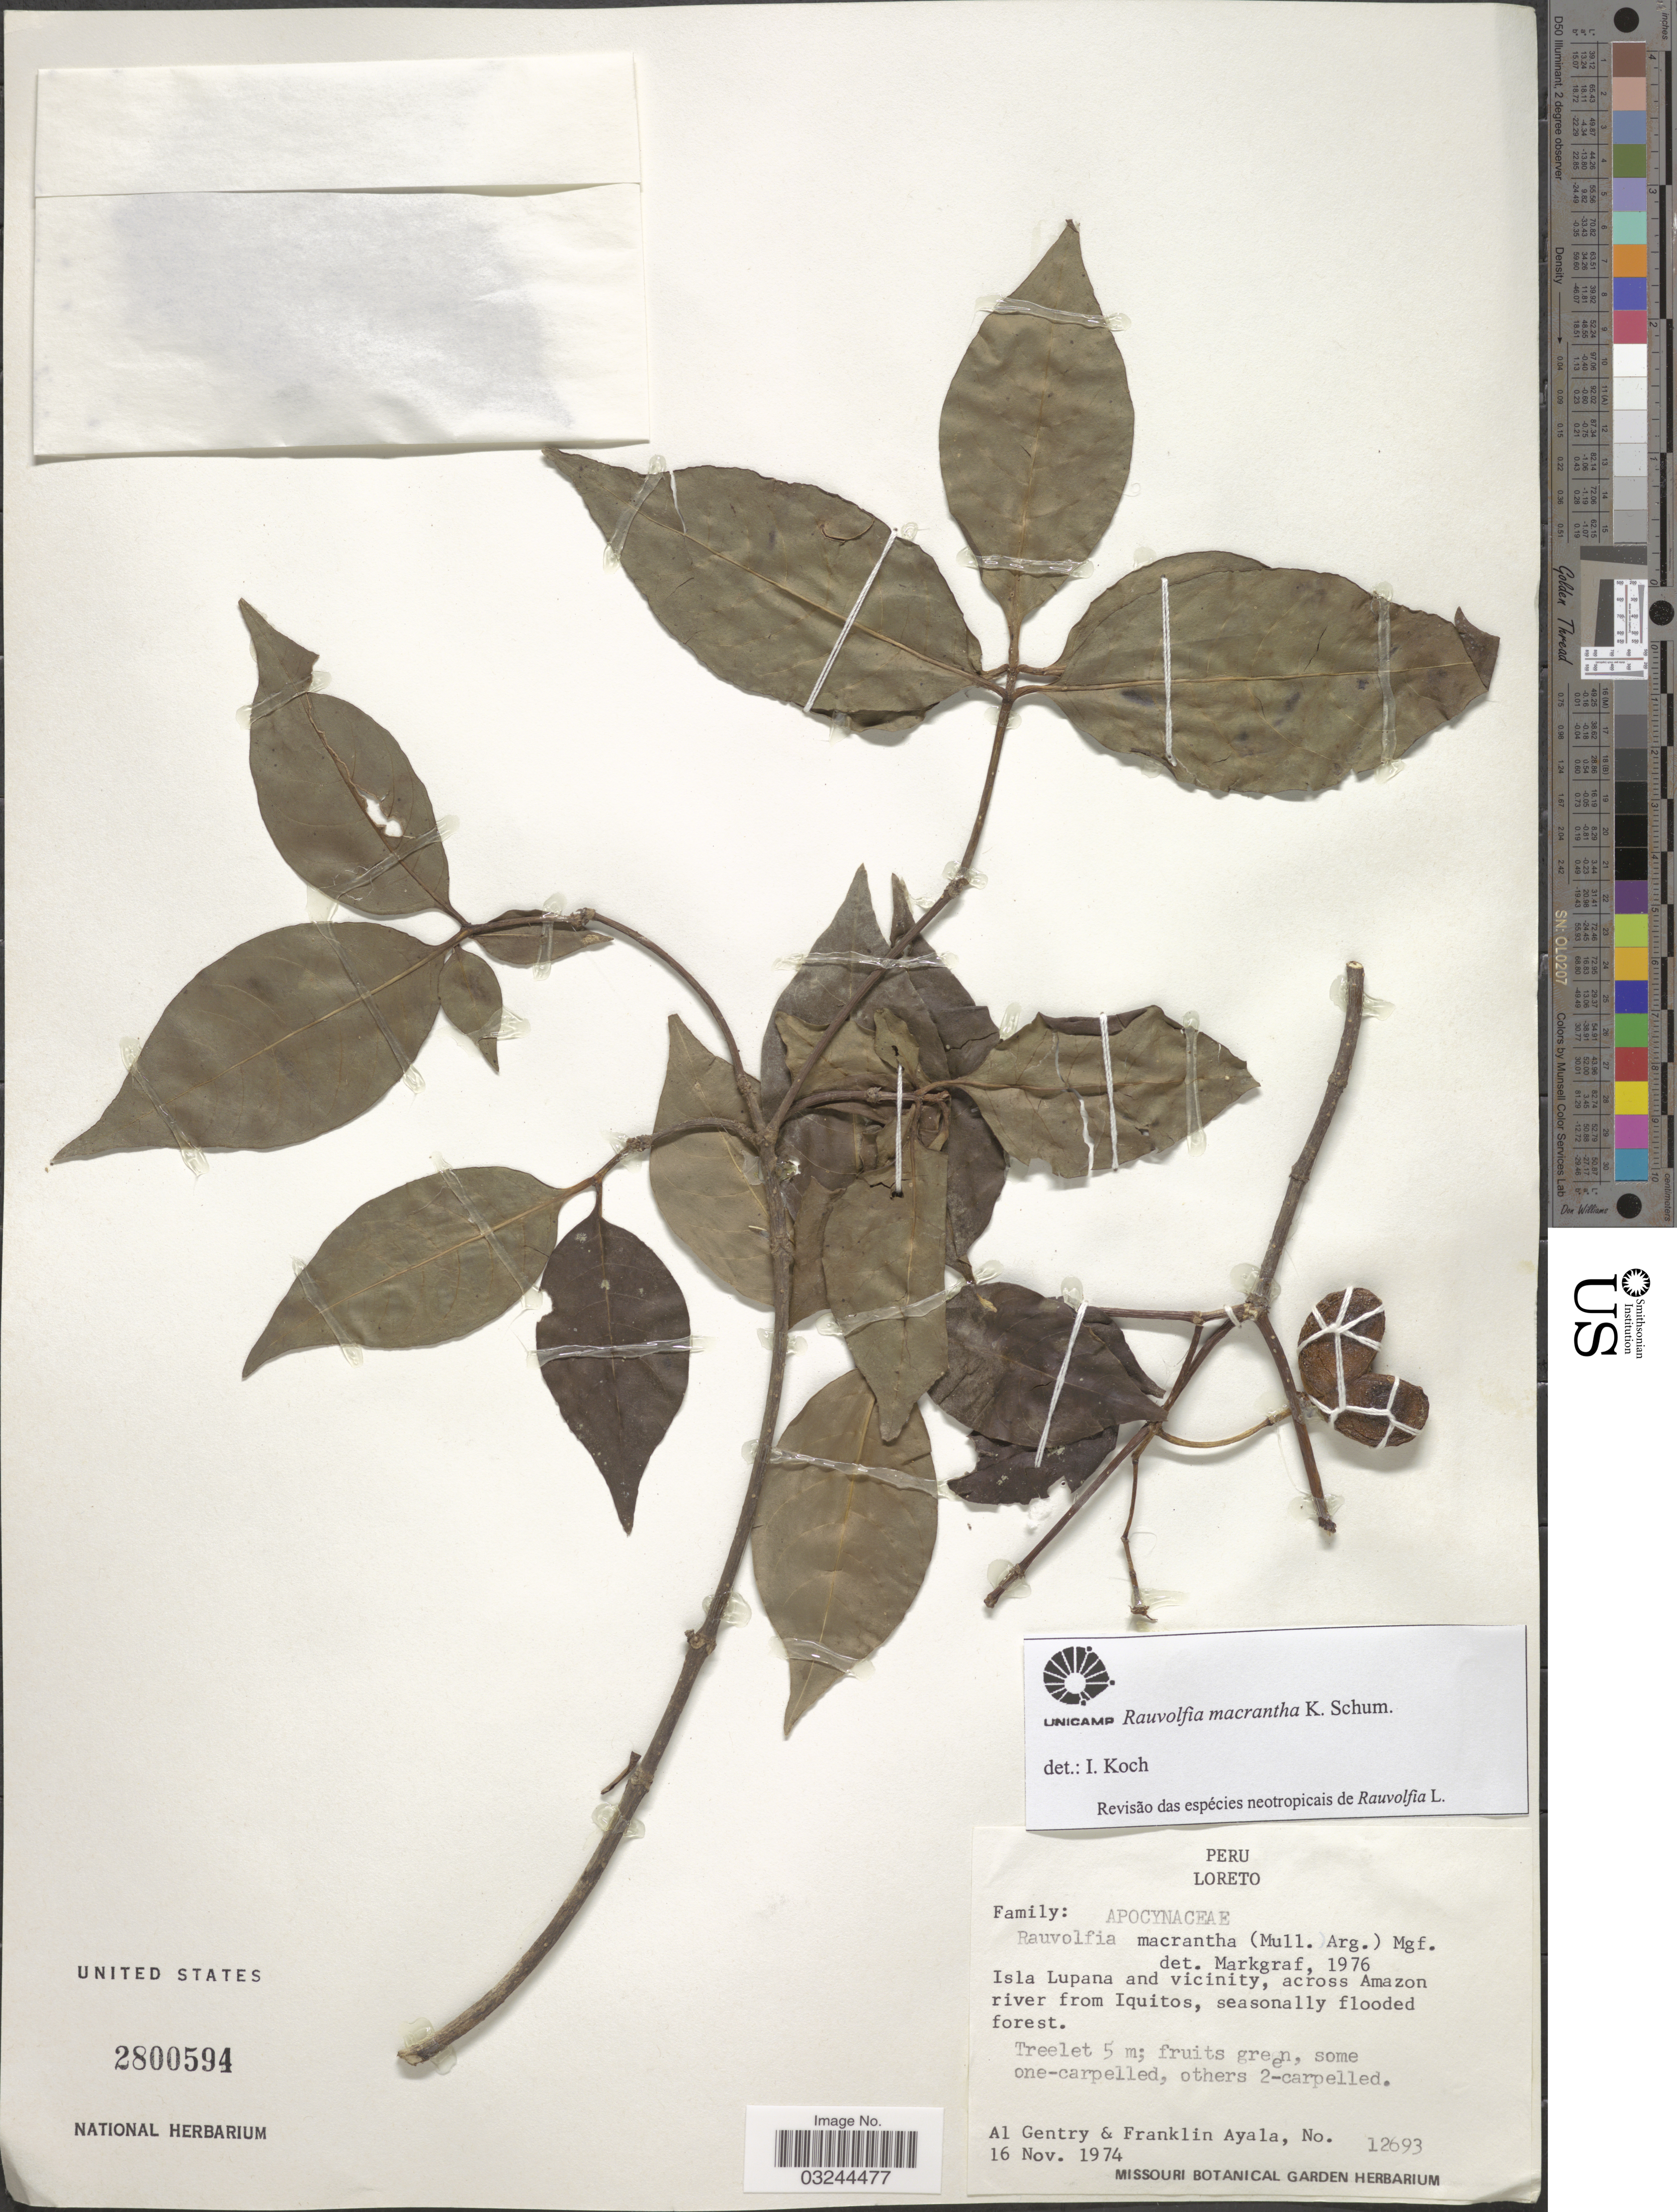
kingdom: Plantae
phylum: Tracheophyta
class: Magnoliopsida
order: Gentianales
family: Apocynaceae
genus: Rauvolfia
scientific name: Rauvolfia macrantha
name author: K. Schum. ex Markgr.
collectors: A. H. Gentry & F. Ayala F.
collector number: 12693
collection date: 1974-11-16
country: Peru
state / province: Loreto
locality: Isla Lupana and vicinity, across Amazon river from Iquitos.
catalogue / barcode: US 2800594